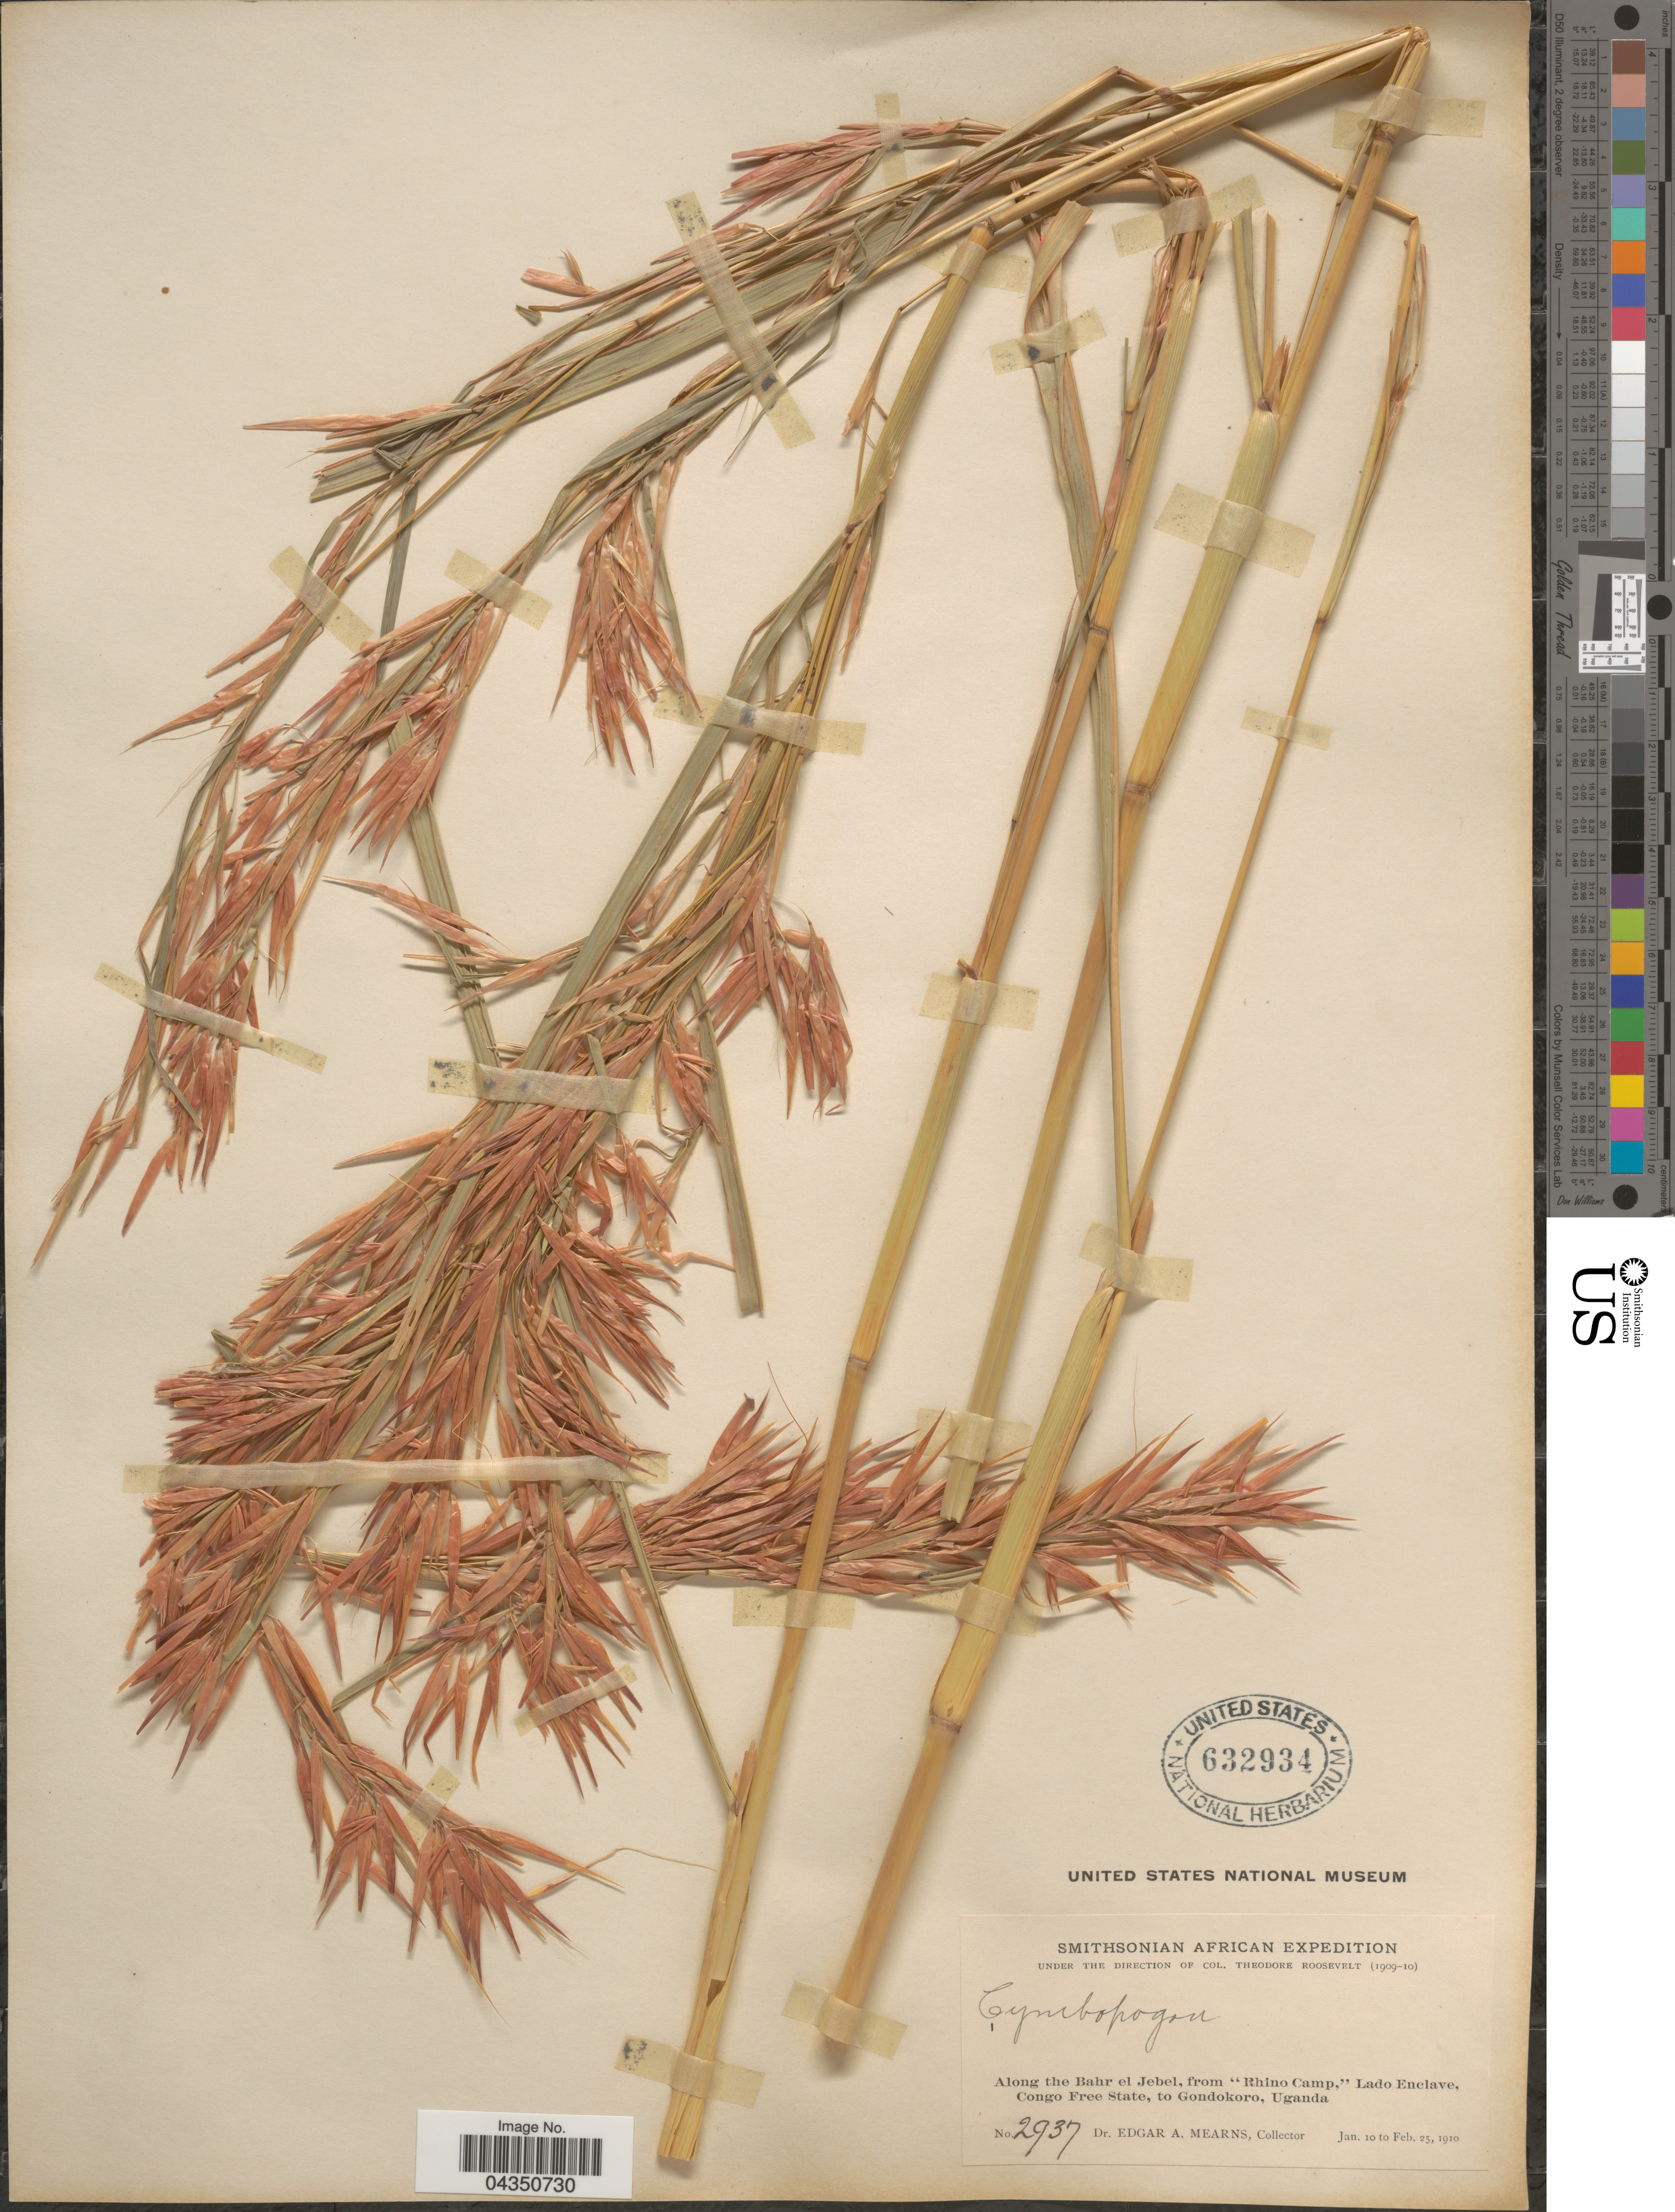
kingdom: Plantae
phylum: Tracheophyta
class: Liliopsida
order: Poales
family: Poaceae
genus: Cymbopogon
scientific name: Cymbopogon sp.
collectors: E. A. Mearns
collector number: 2937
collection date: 1910-01-10/1910-02-25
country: Uganda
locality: Smithsonian African Expedition. Along the Bahr el Jebel, from "Rhino Camp," Lado Enclave, Congo Free State, to Gondokoro.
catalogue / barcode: US 632934